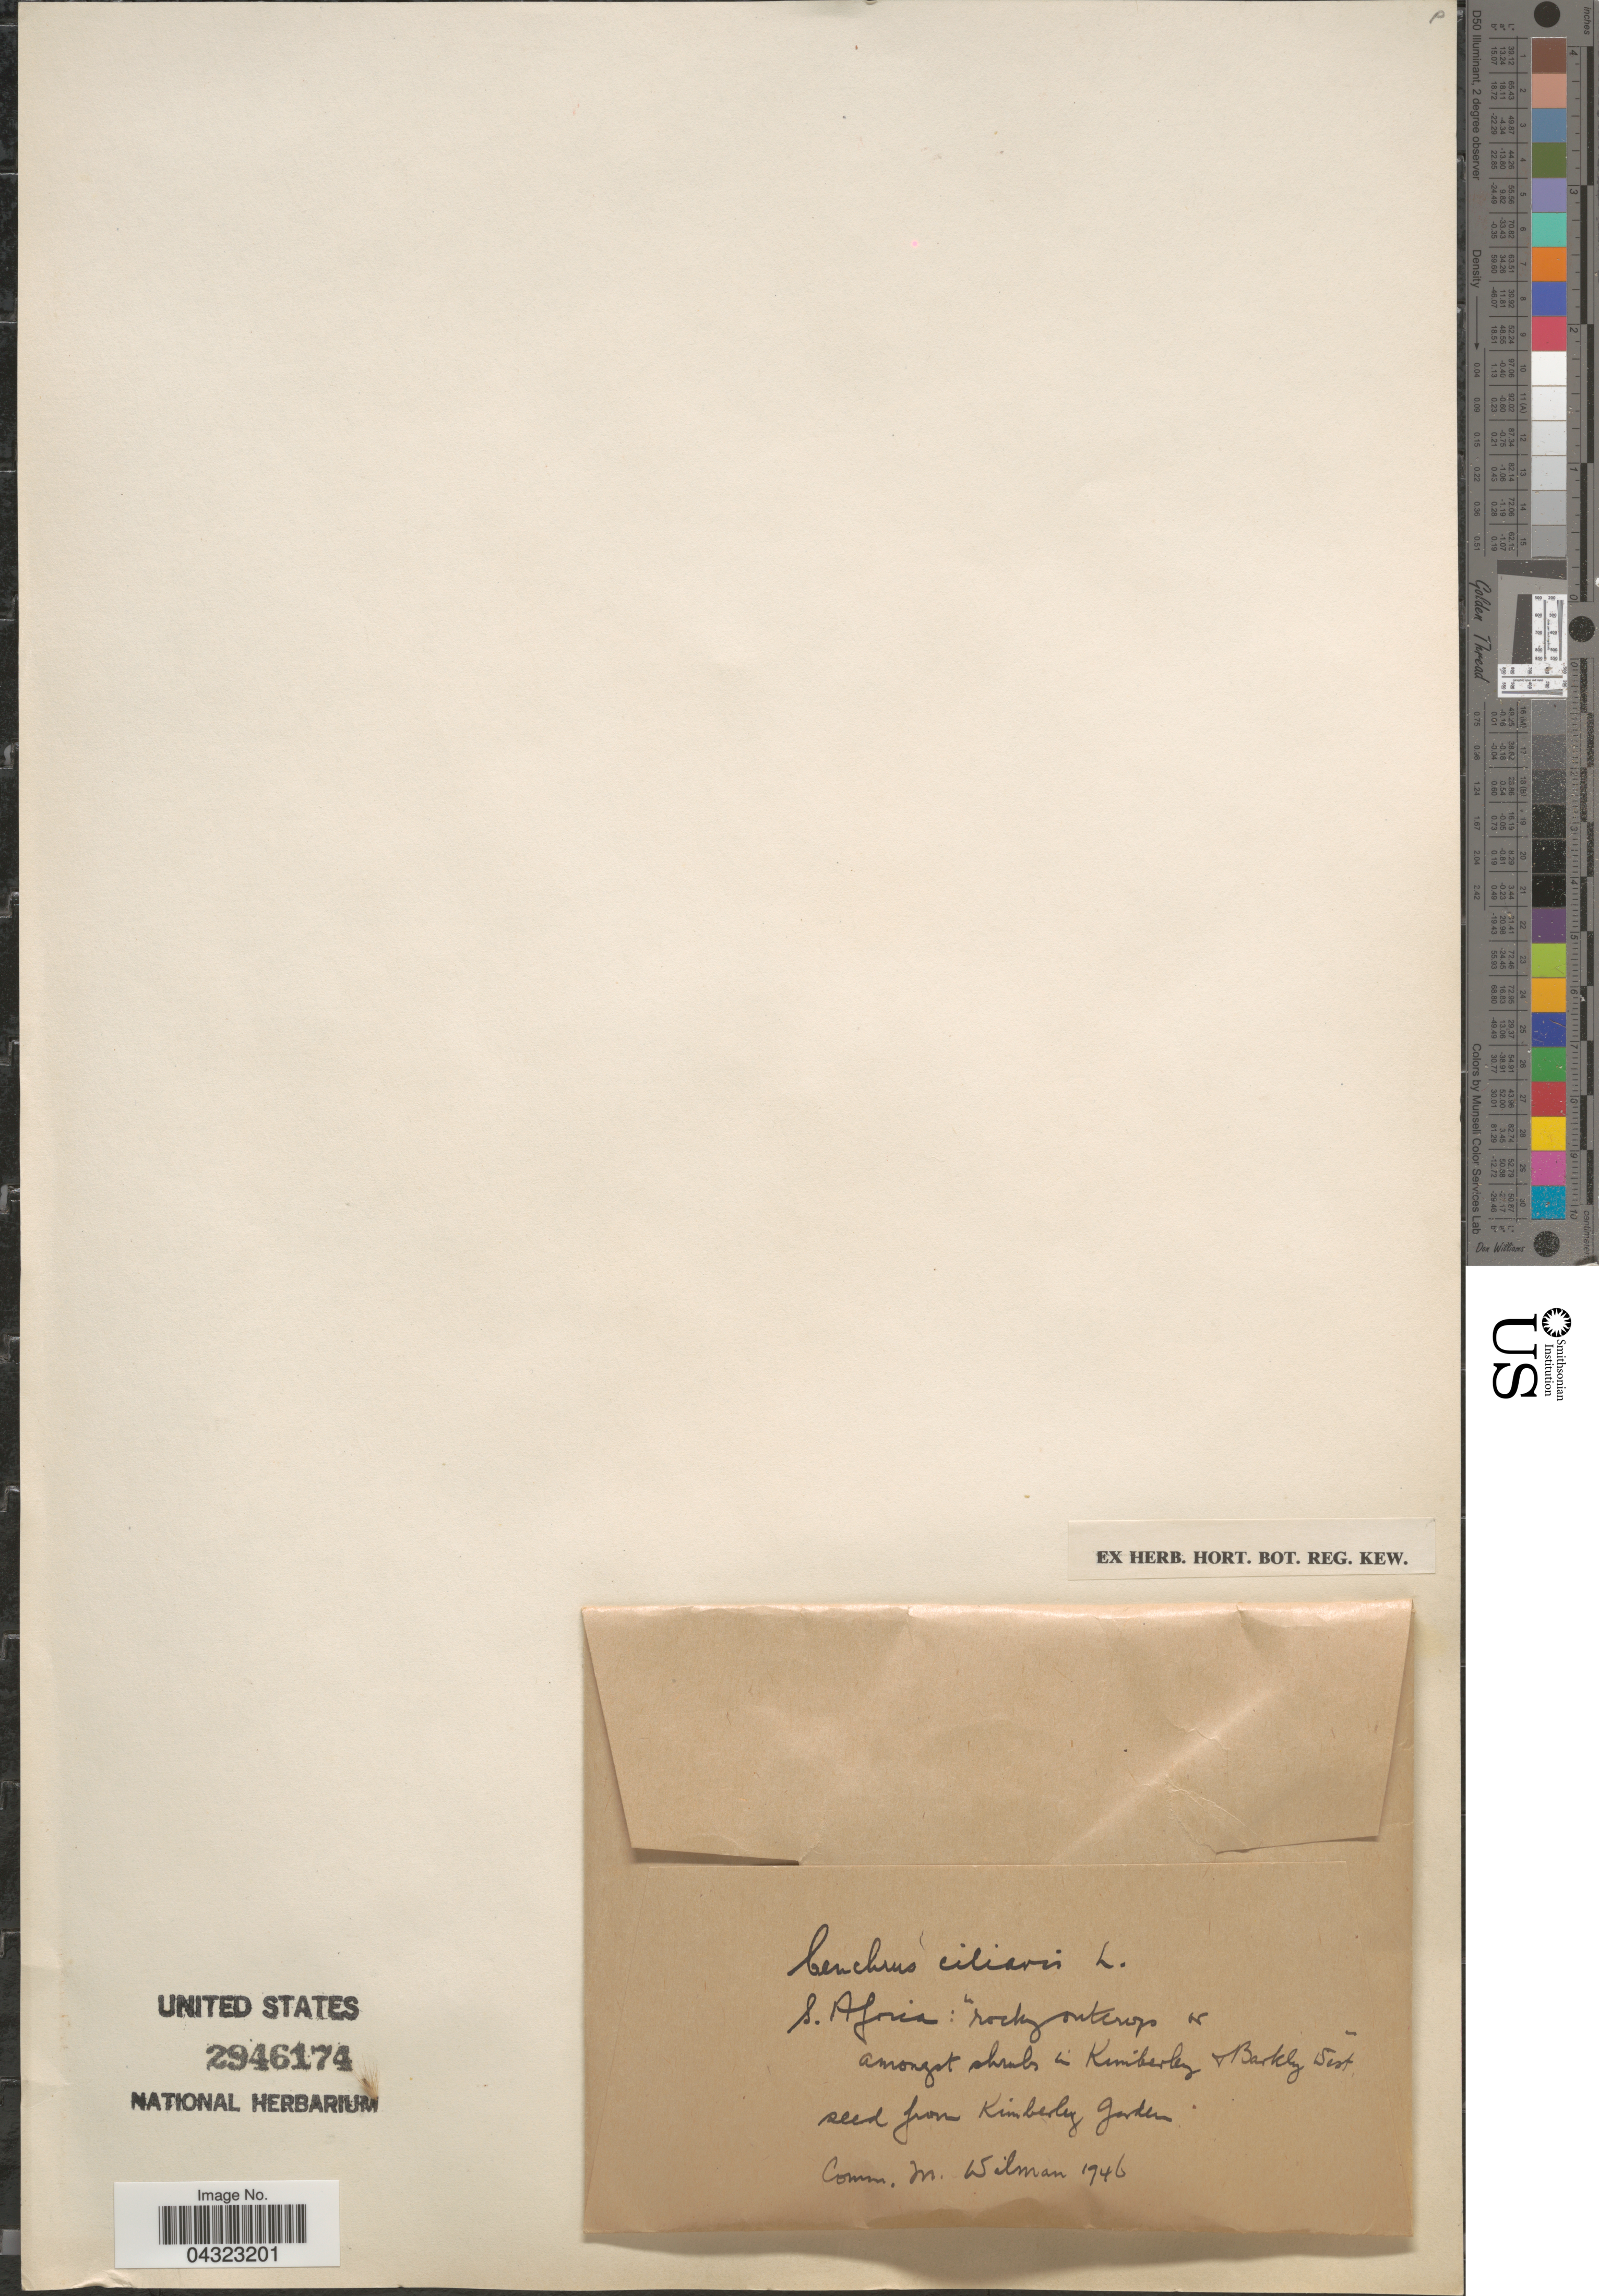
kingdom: Plantae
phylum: Tracheophyta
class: Liliopsida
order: Poales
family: Poaceae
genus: Cenchrus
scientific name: Cenchrus ciliaris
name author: L.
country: South Africa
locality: Rocky outcrops or amongst shrubs in Kimberley & Barkley West.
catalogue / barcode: US 2946174